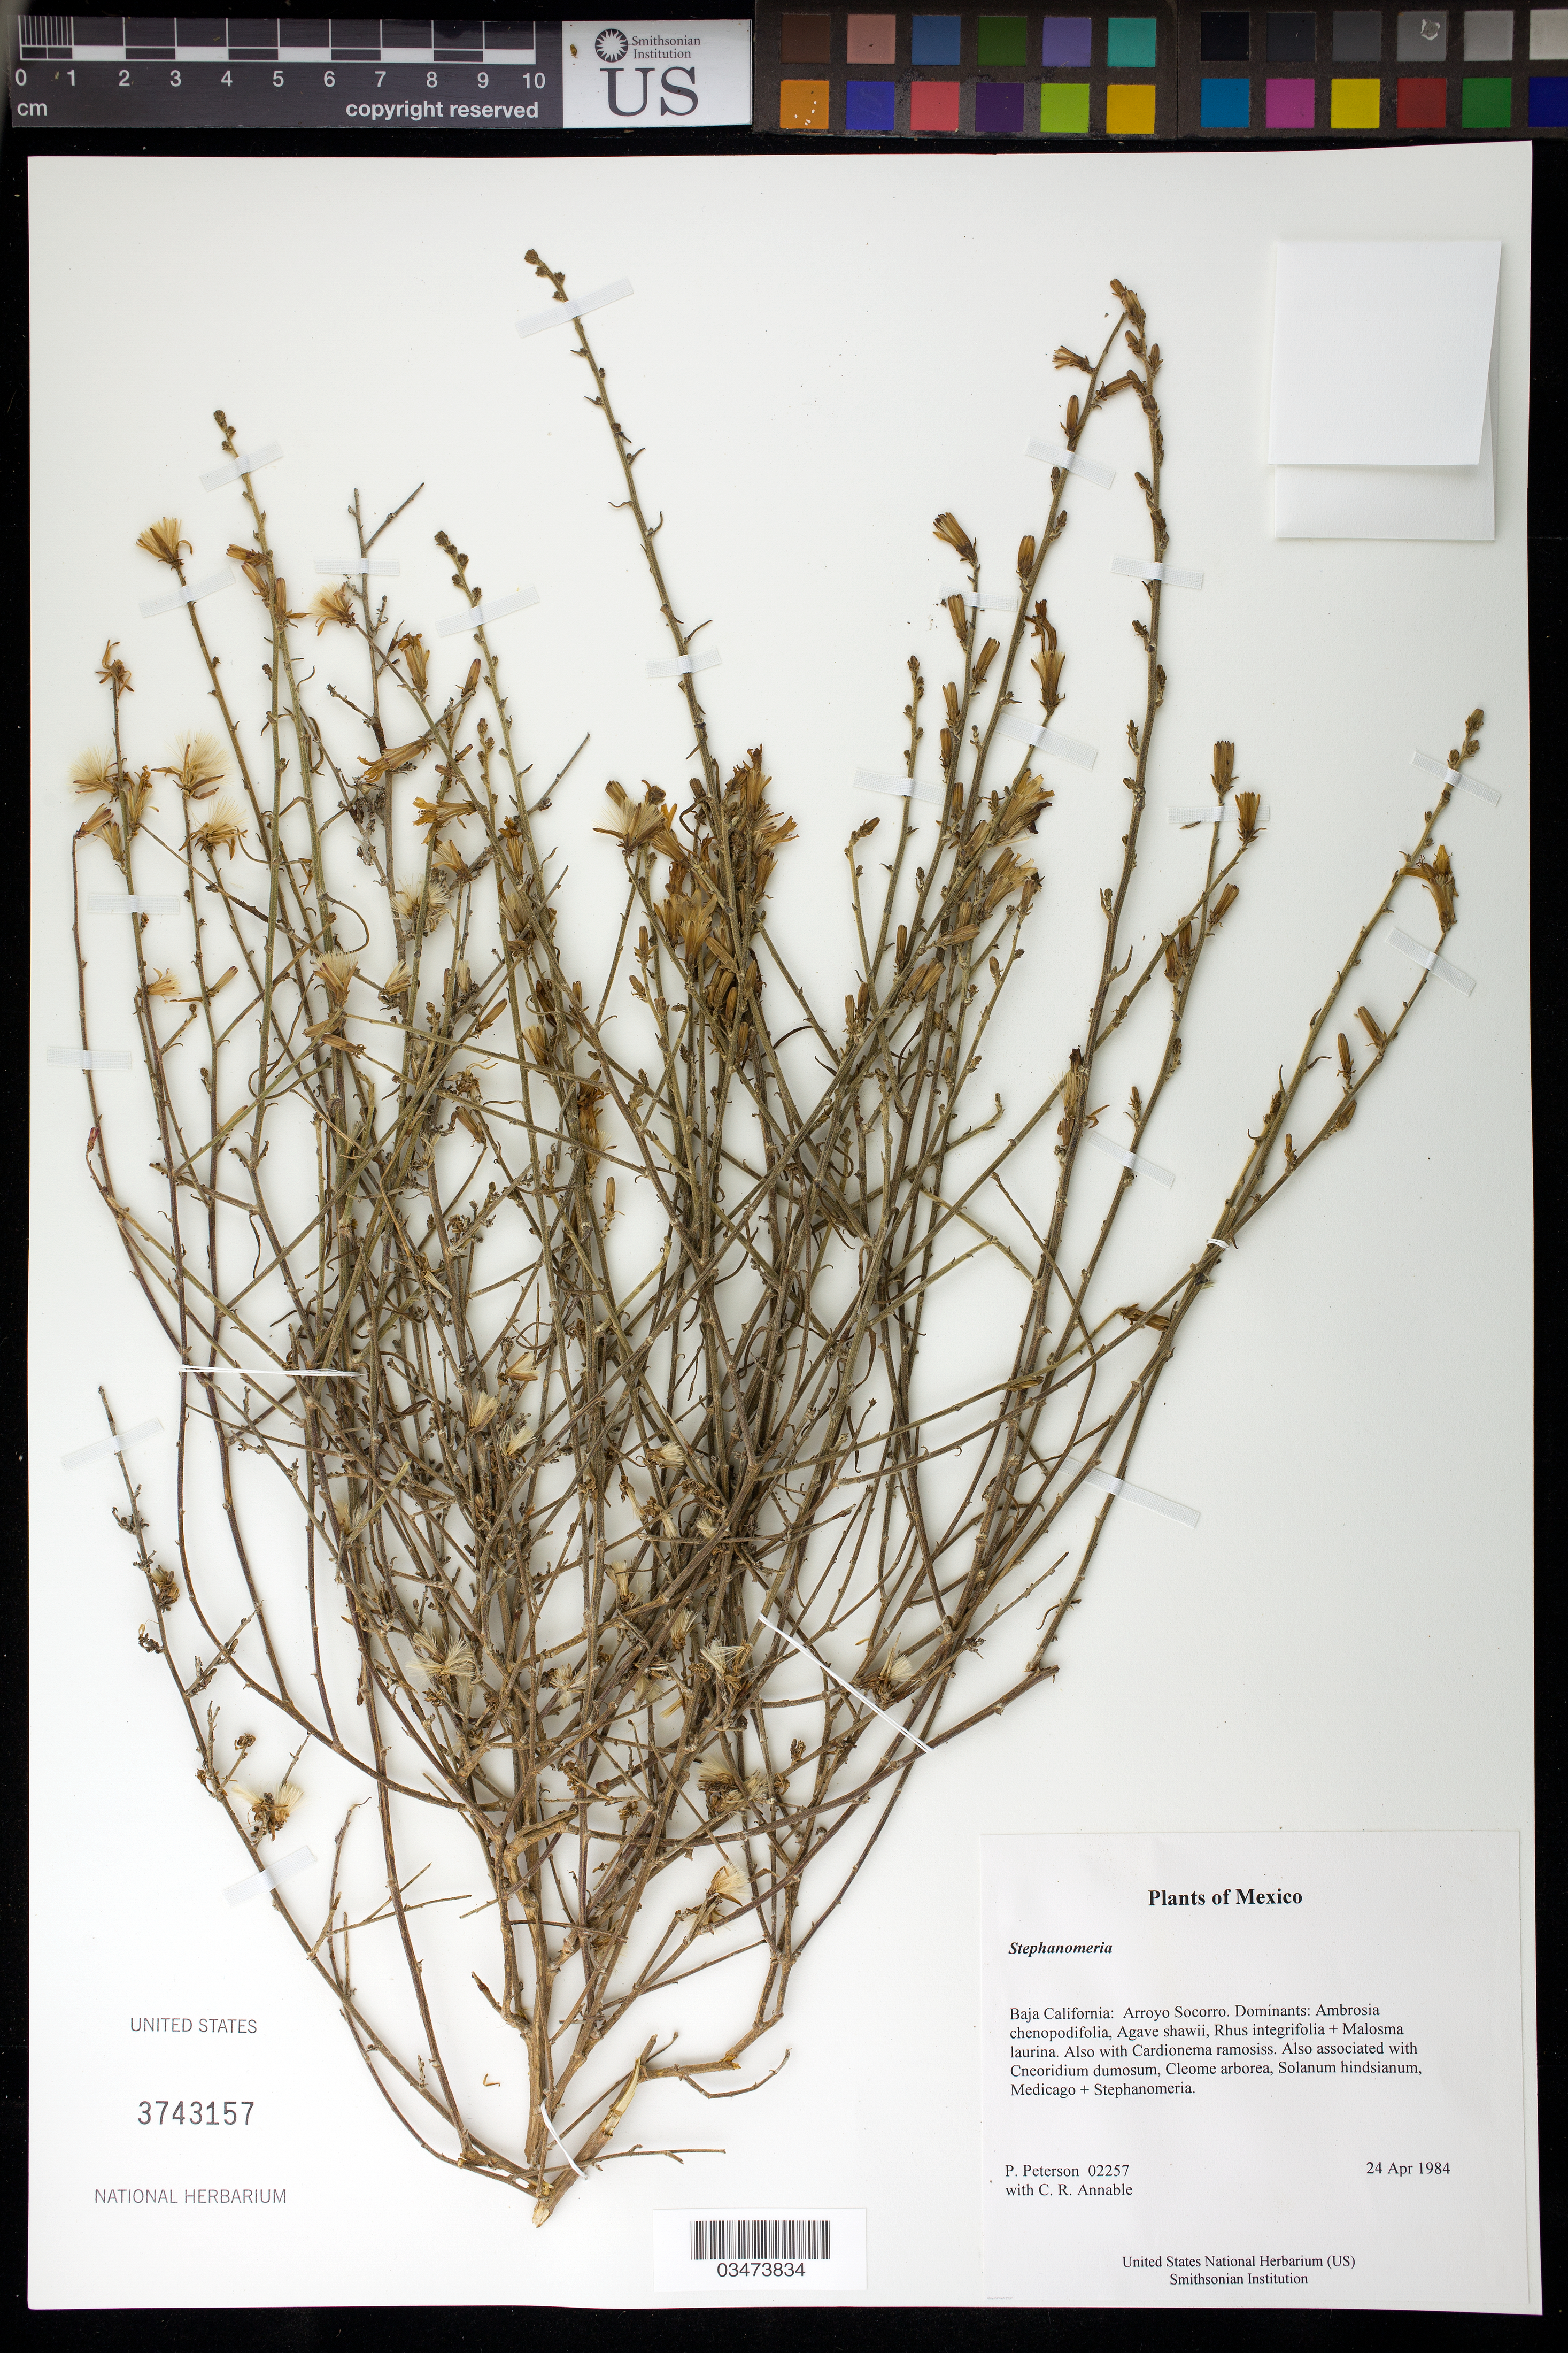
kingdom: Plantae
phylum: Tracheophyta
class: Magnoliopsida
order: Asterales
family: Asteraceae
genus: Stephanomeria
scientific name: Stephanomeria sp.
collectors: P. M. Peterson & C. R. Annable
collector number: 02257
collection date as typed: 24 Apr 1984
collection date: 1984-04-24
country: Mexico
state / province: Baja California Norte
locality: Arroyo Socorro.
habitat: Dominants: Ambrosia chenopodifolia, Agave shawii, Rhus integrifolia + Malosma laurina. Also with Cardionema ramosiss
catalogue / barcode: US 3743157